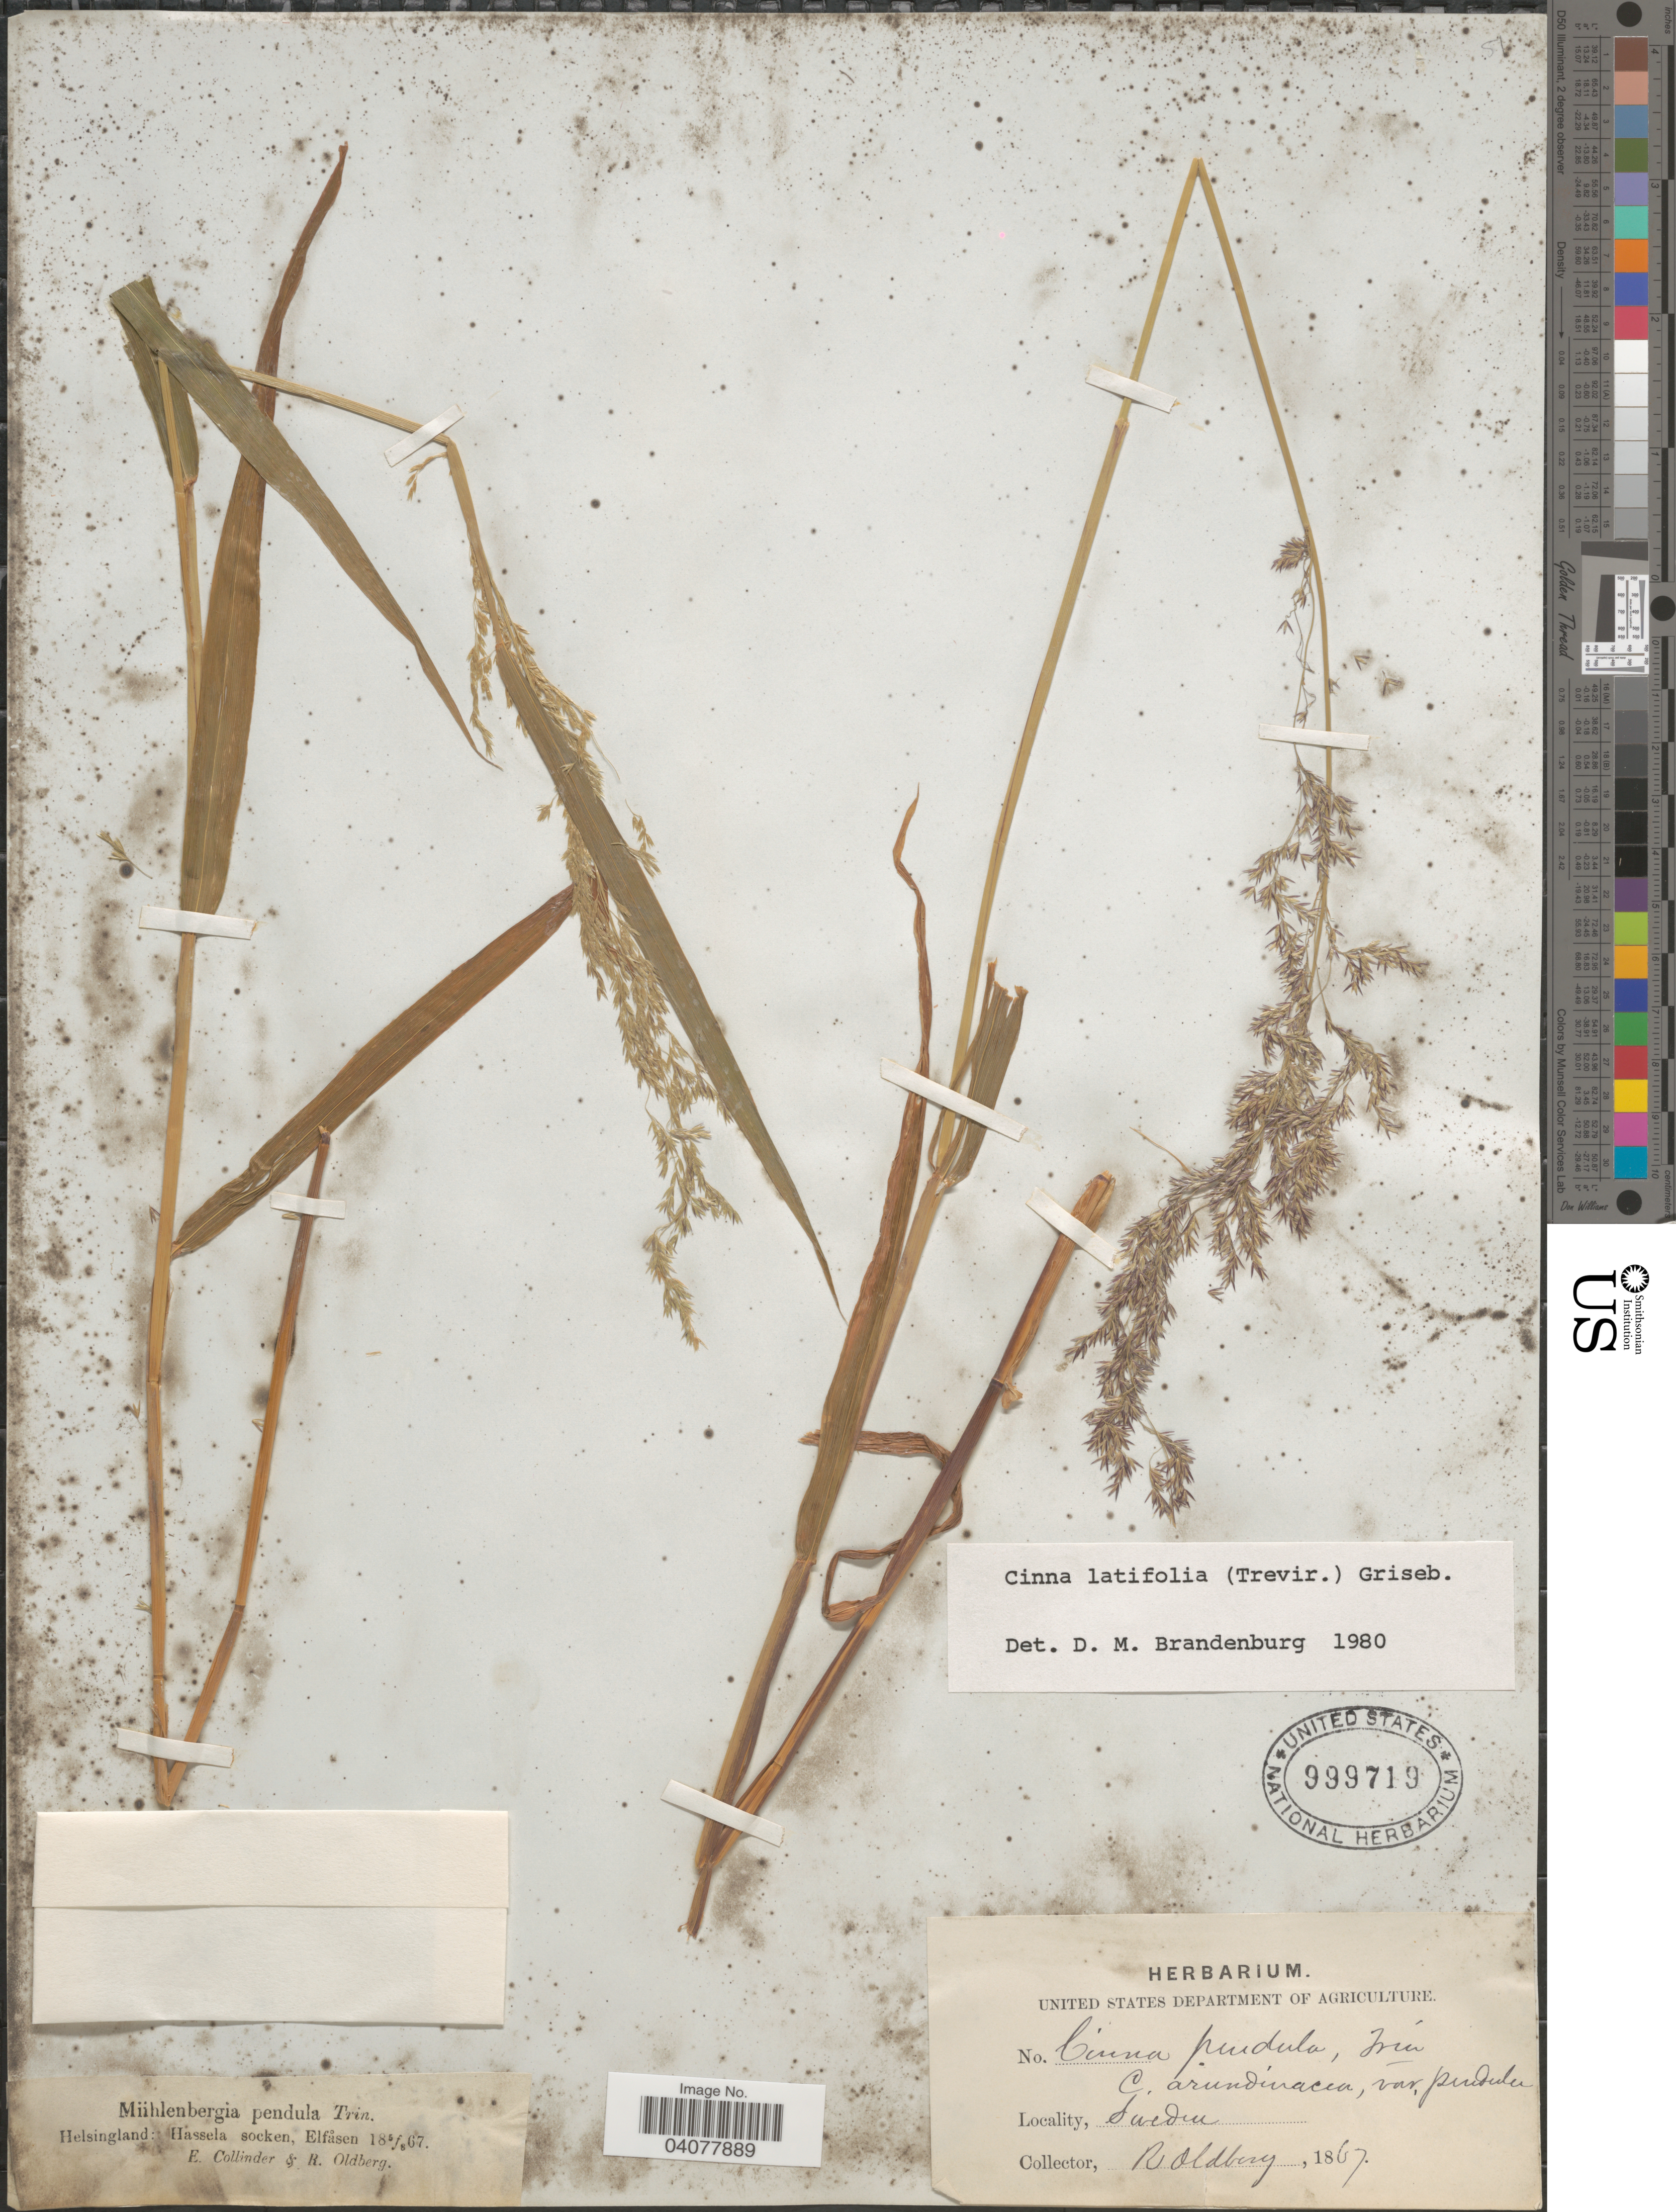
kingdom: Plantae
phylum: Tracheophyta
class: Liliopsida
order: Poales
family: Poaceae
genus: Cinna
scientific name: Cinna latifolia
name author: (Trevir. ex Goeppert) Griseb.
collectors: E. Collinder & R. Oldberg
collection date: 1867-08-05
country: Sweden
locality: Helsingland: Hassela socken, Elfåsen.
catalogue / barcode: US 999719